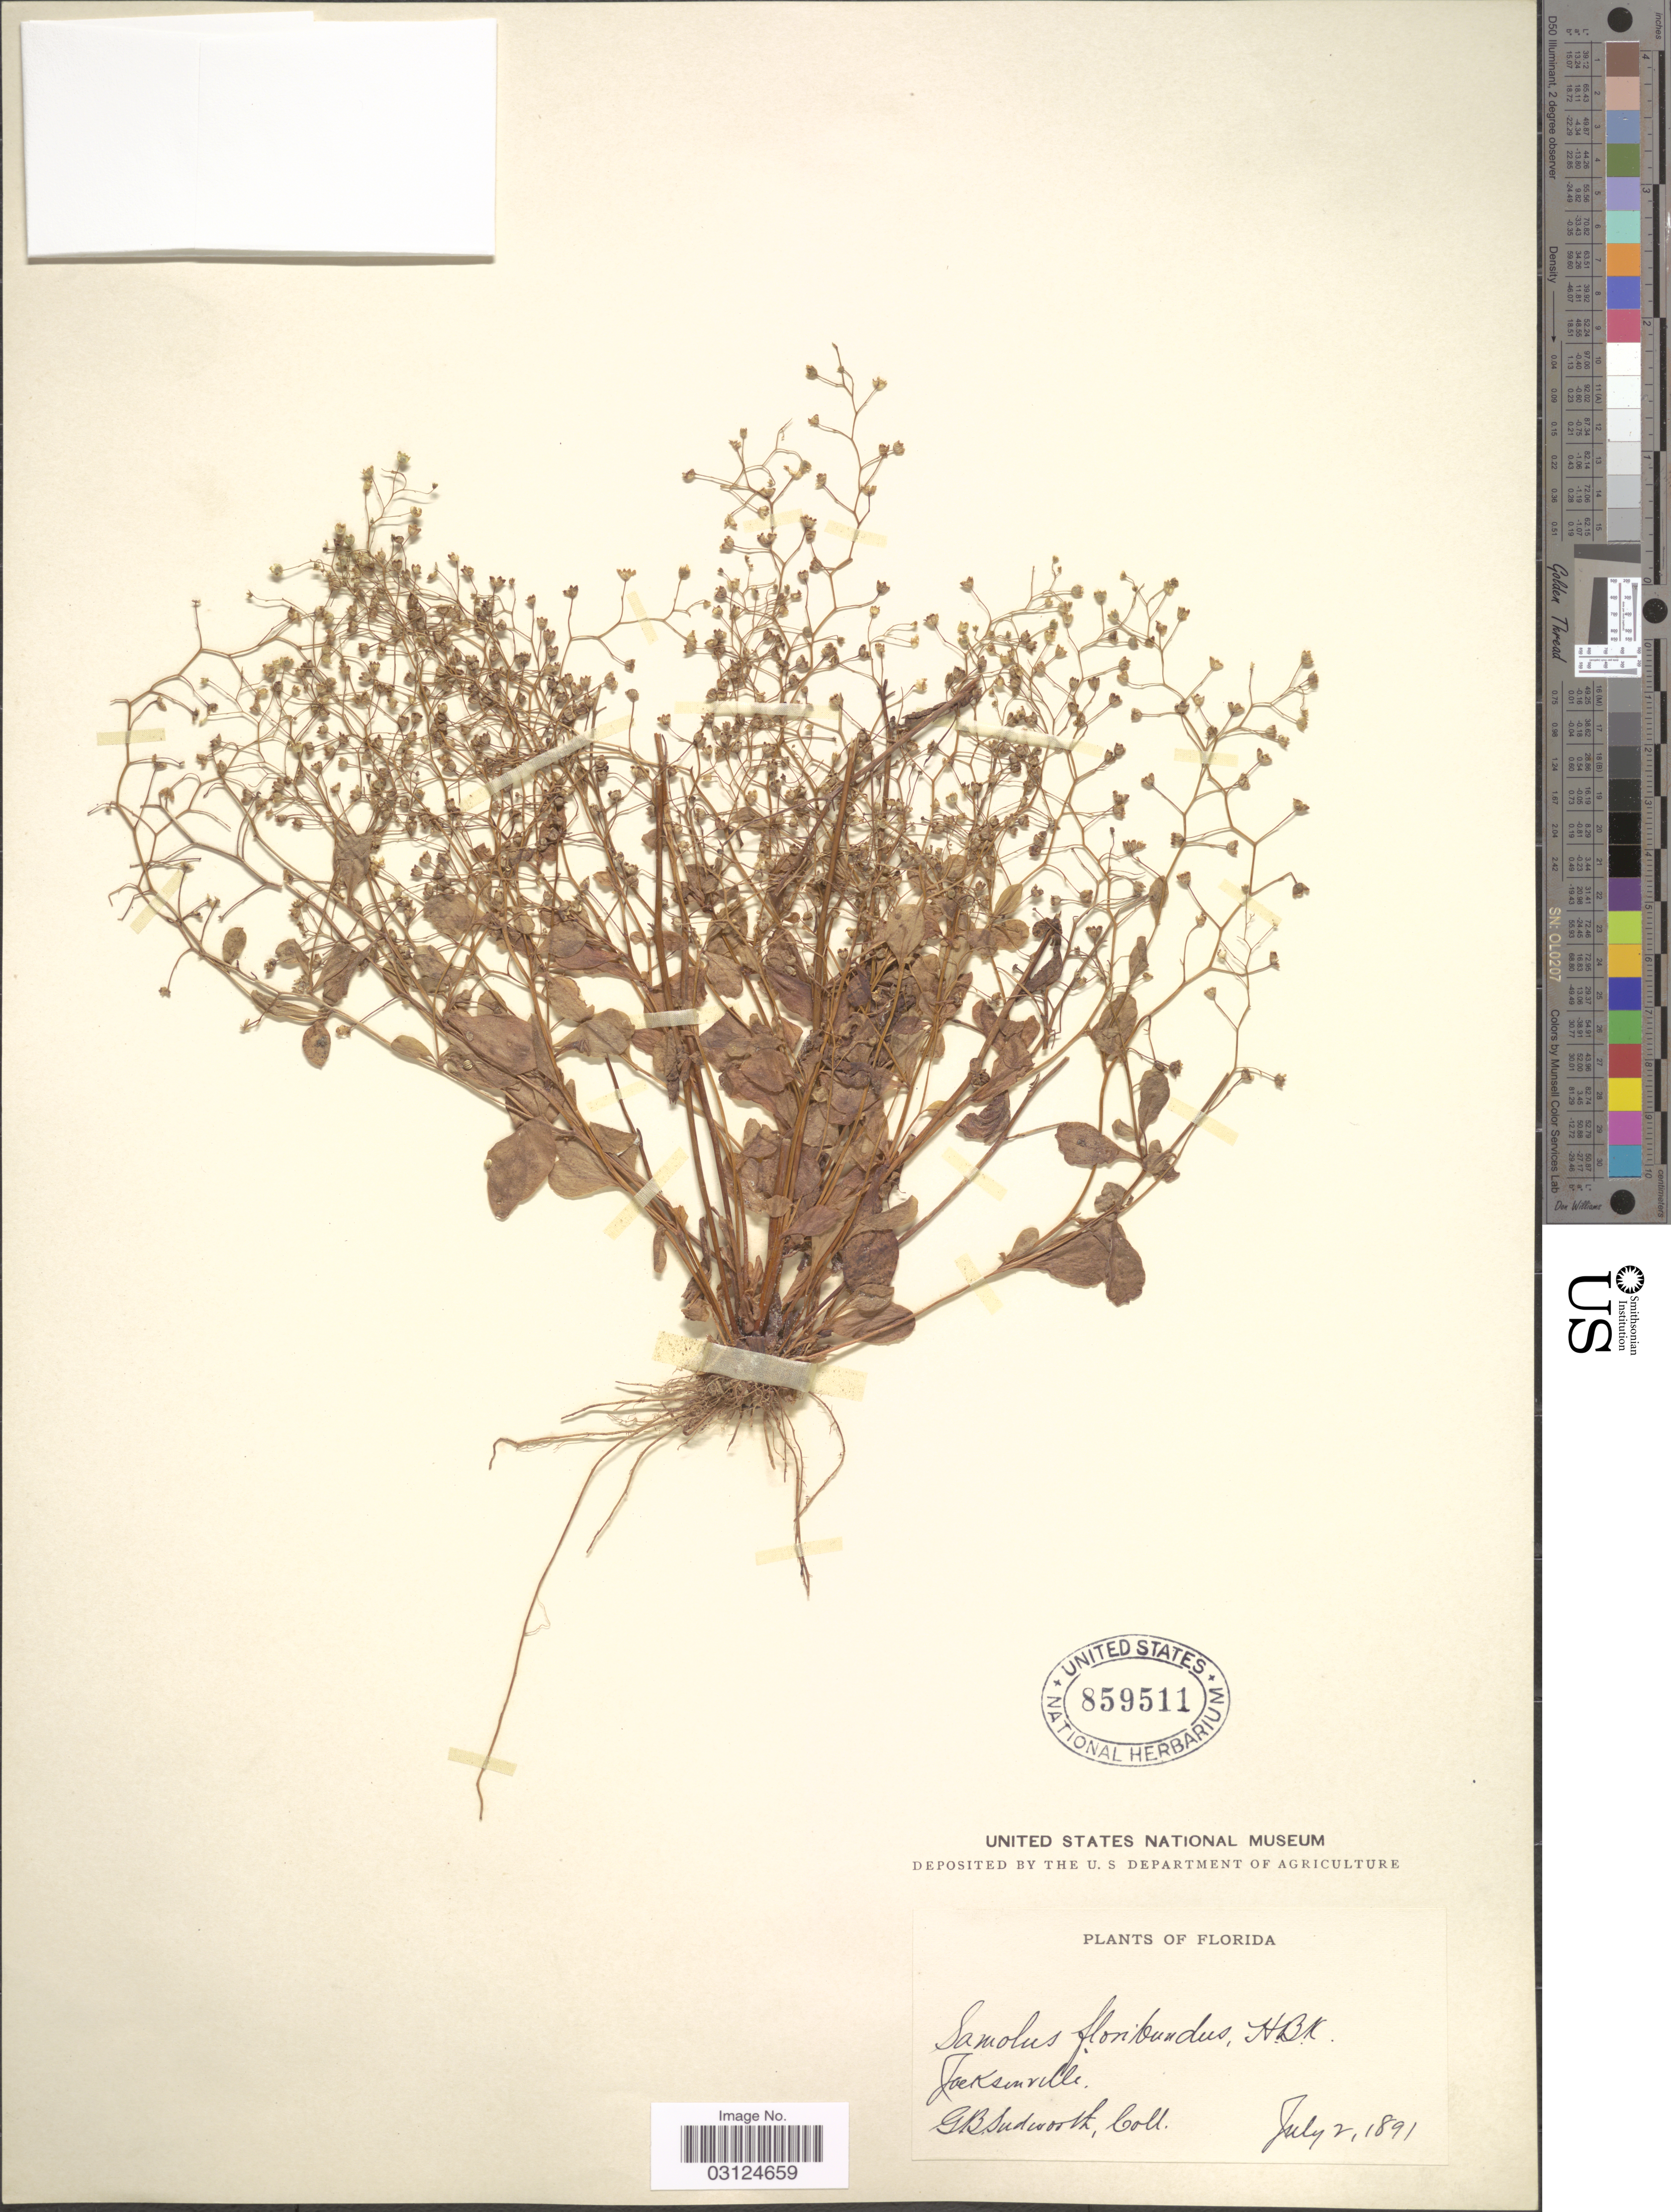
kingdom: Plantae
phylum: Tracheophyta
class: Magnoliopsida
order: Ericales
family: Primulaceae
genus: Samolus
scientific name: Samolus parviflorus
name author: Raf.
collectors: G. B. Sudworth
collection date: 1891-07-02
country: United States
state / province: Florida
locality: Jacksonville.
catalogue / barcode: US 859511